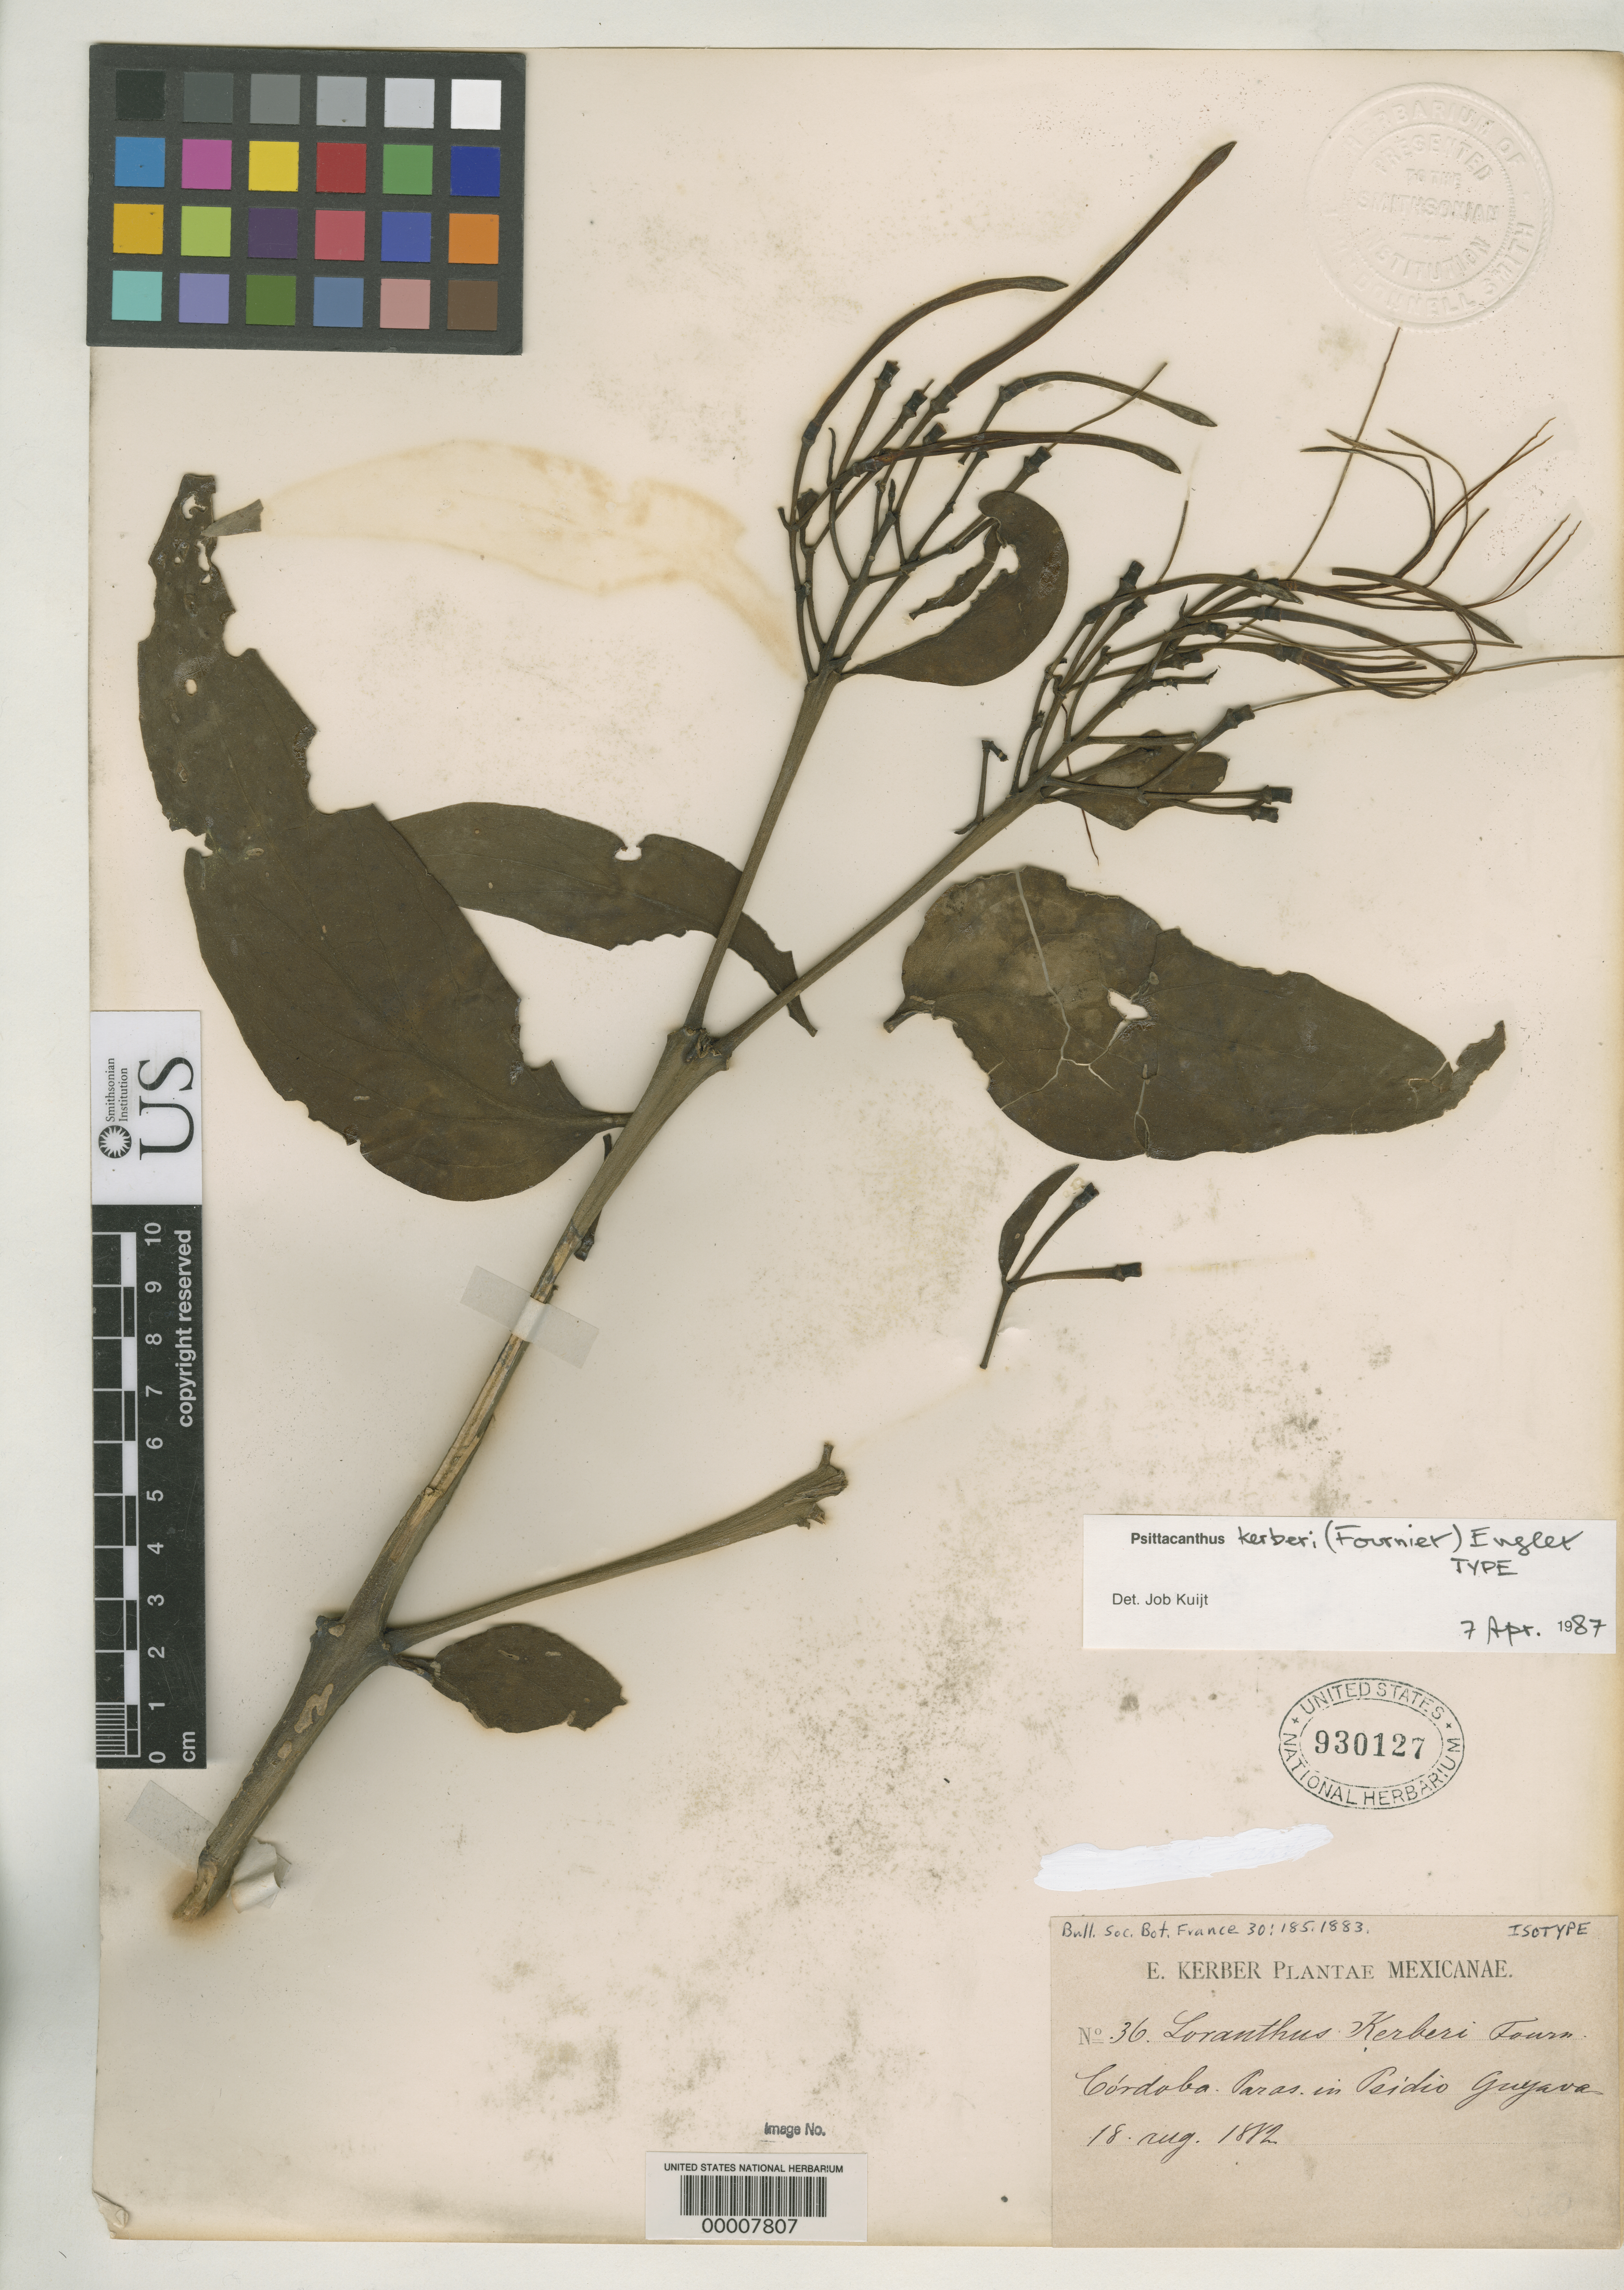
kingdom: Plantae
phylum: Tracheophyta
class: Magnoliopsida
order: Santalales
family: Loranthaceae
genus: Loranthus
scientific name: Loranthus kerberi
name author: E. Fourn.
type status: Isotype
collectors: E. Kerber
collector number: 36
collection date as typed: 18 Aug 1882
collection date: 1882-08-18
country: Mexico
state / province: Veracruz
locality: Córdoba.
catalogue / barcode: US 930127